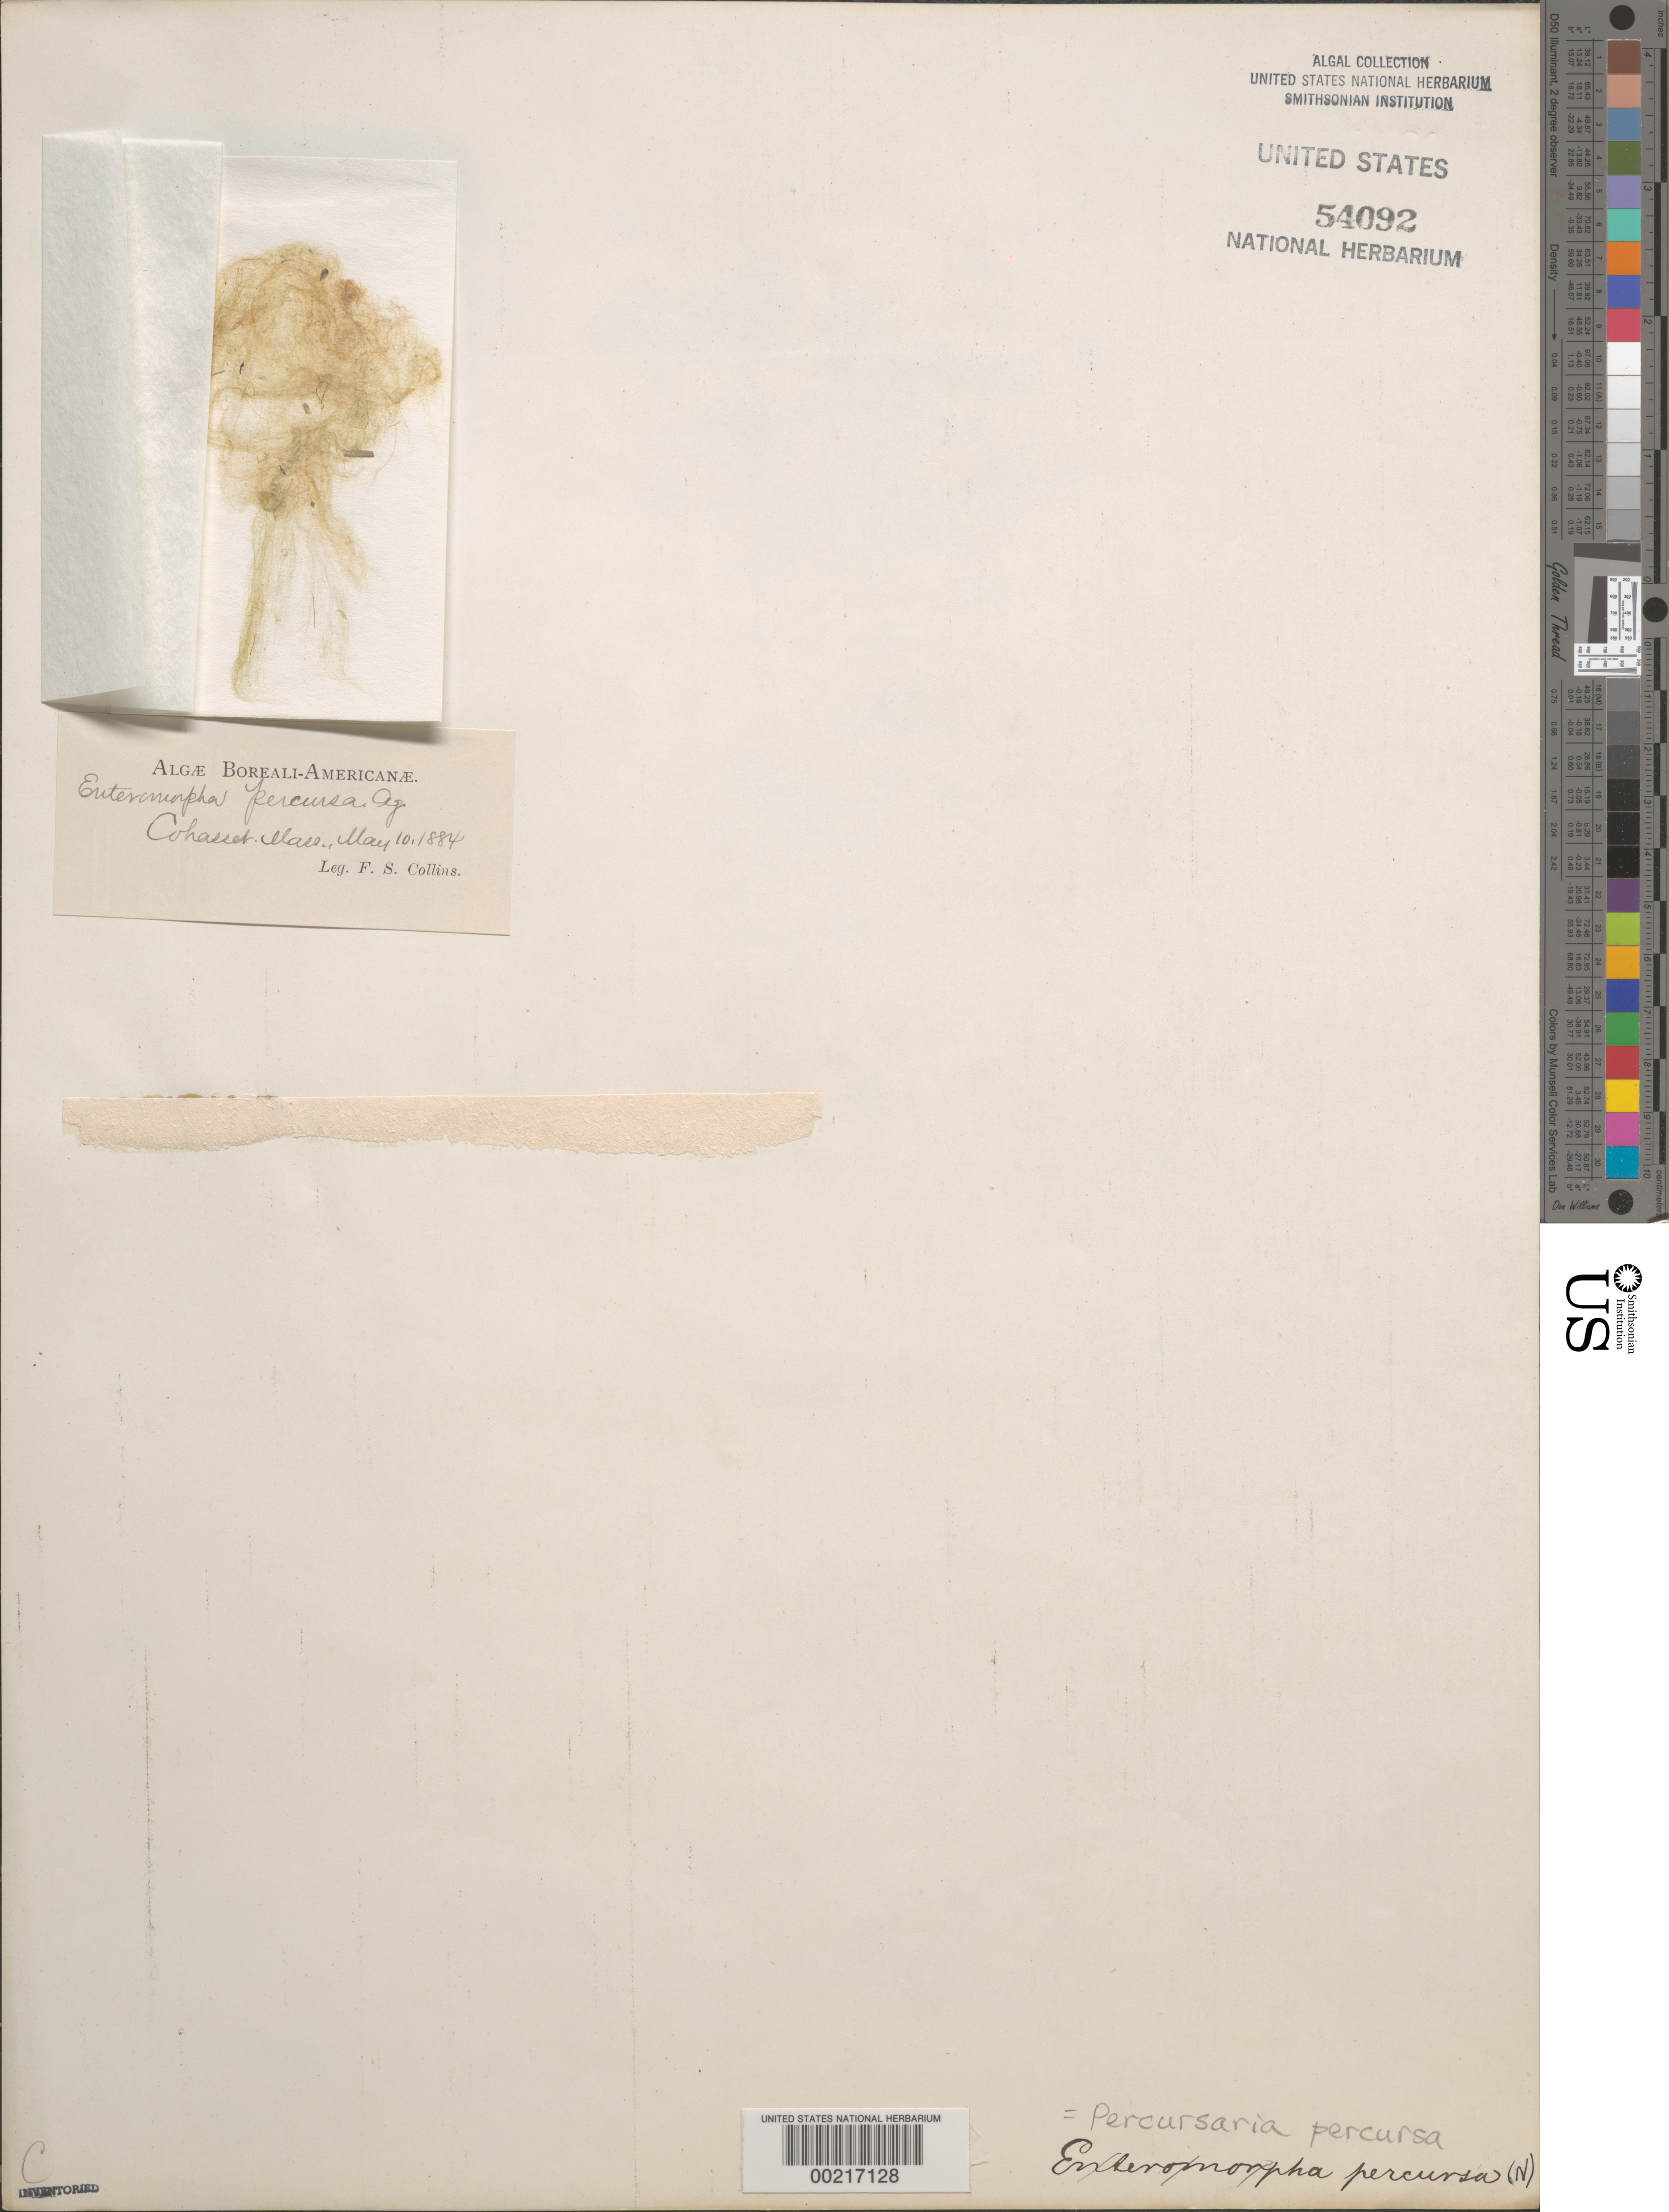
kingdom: Plantae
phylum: Chlorophyta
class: Ulvophyceae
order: Ulvales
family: Ulvaceae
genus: Percursaria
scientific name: Percursaria percursa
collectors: F. Collins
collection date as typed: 10 May 1884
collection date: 1884-05-10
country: United States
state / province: Massachusetts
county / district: Norfolk County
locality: Cohasset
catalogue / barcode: US 54092